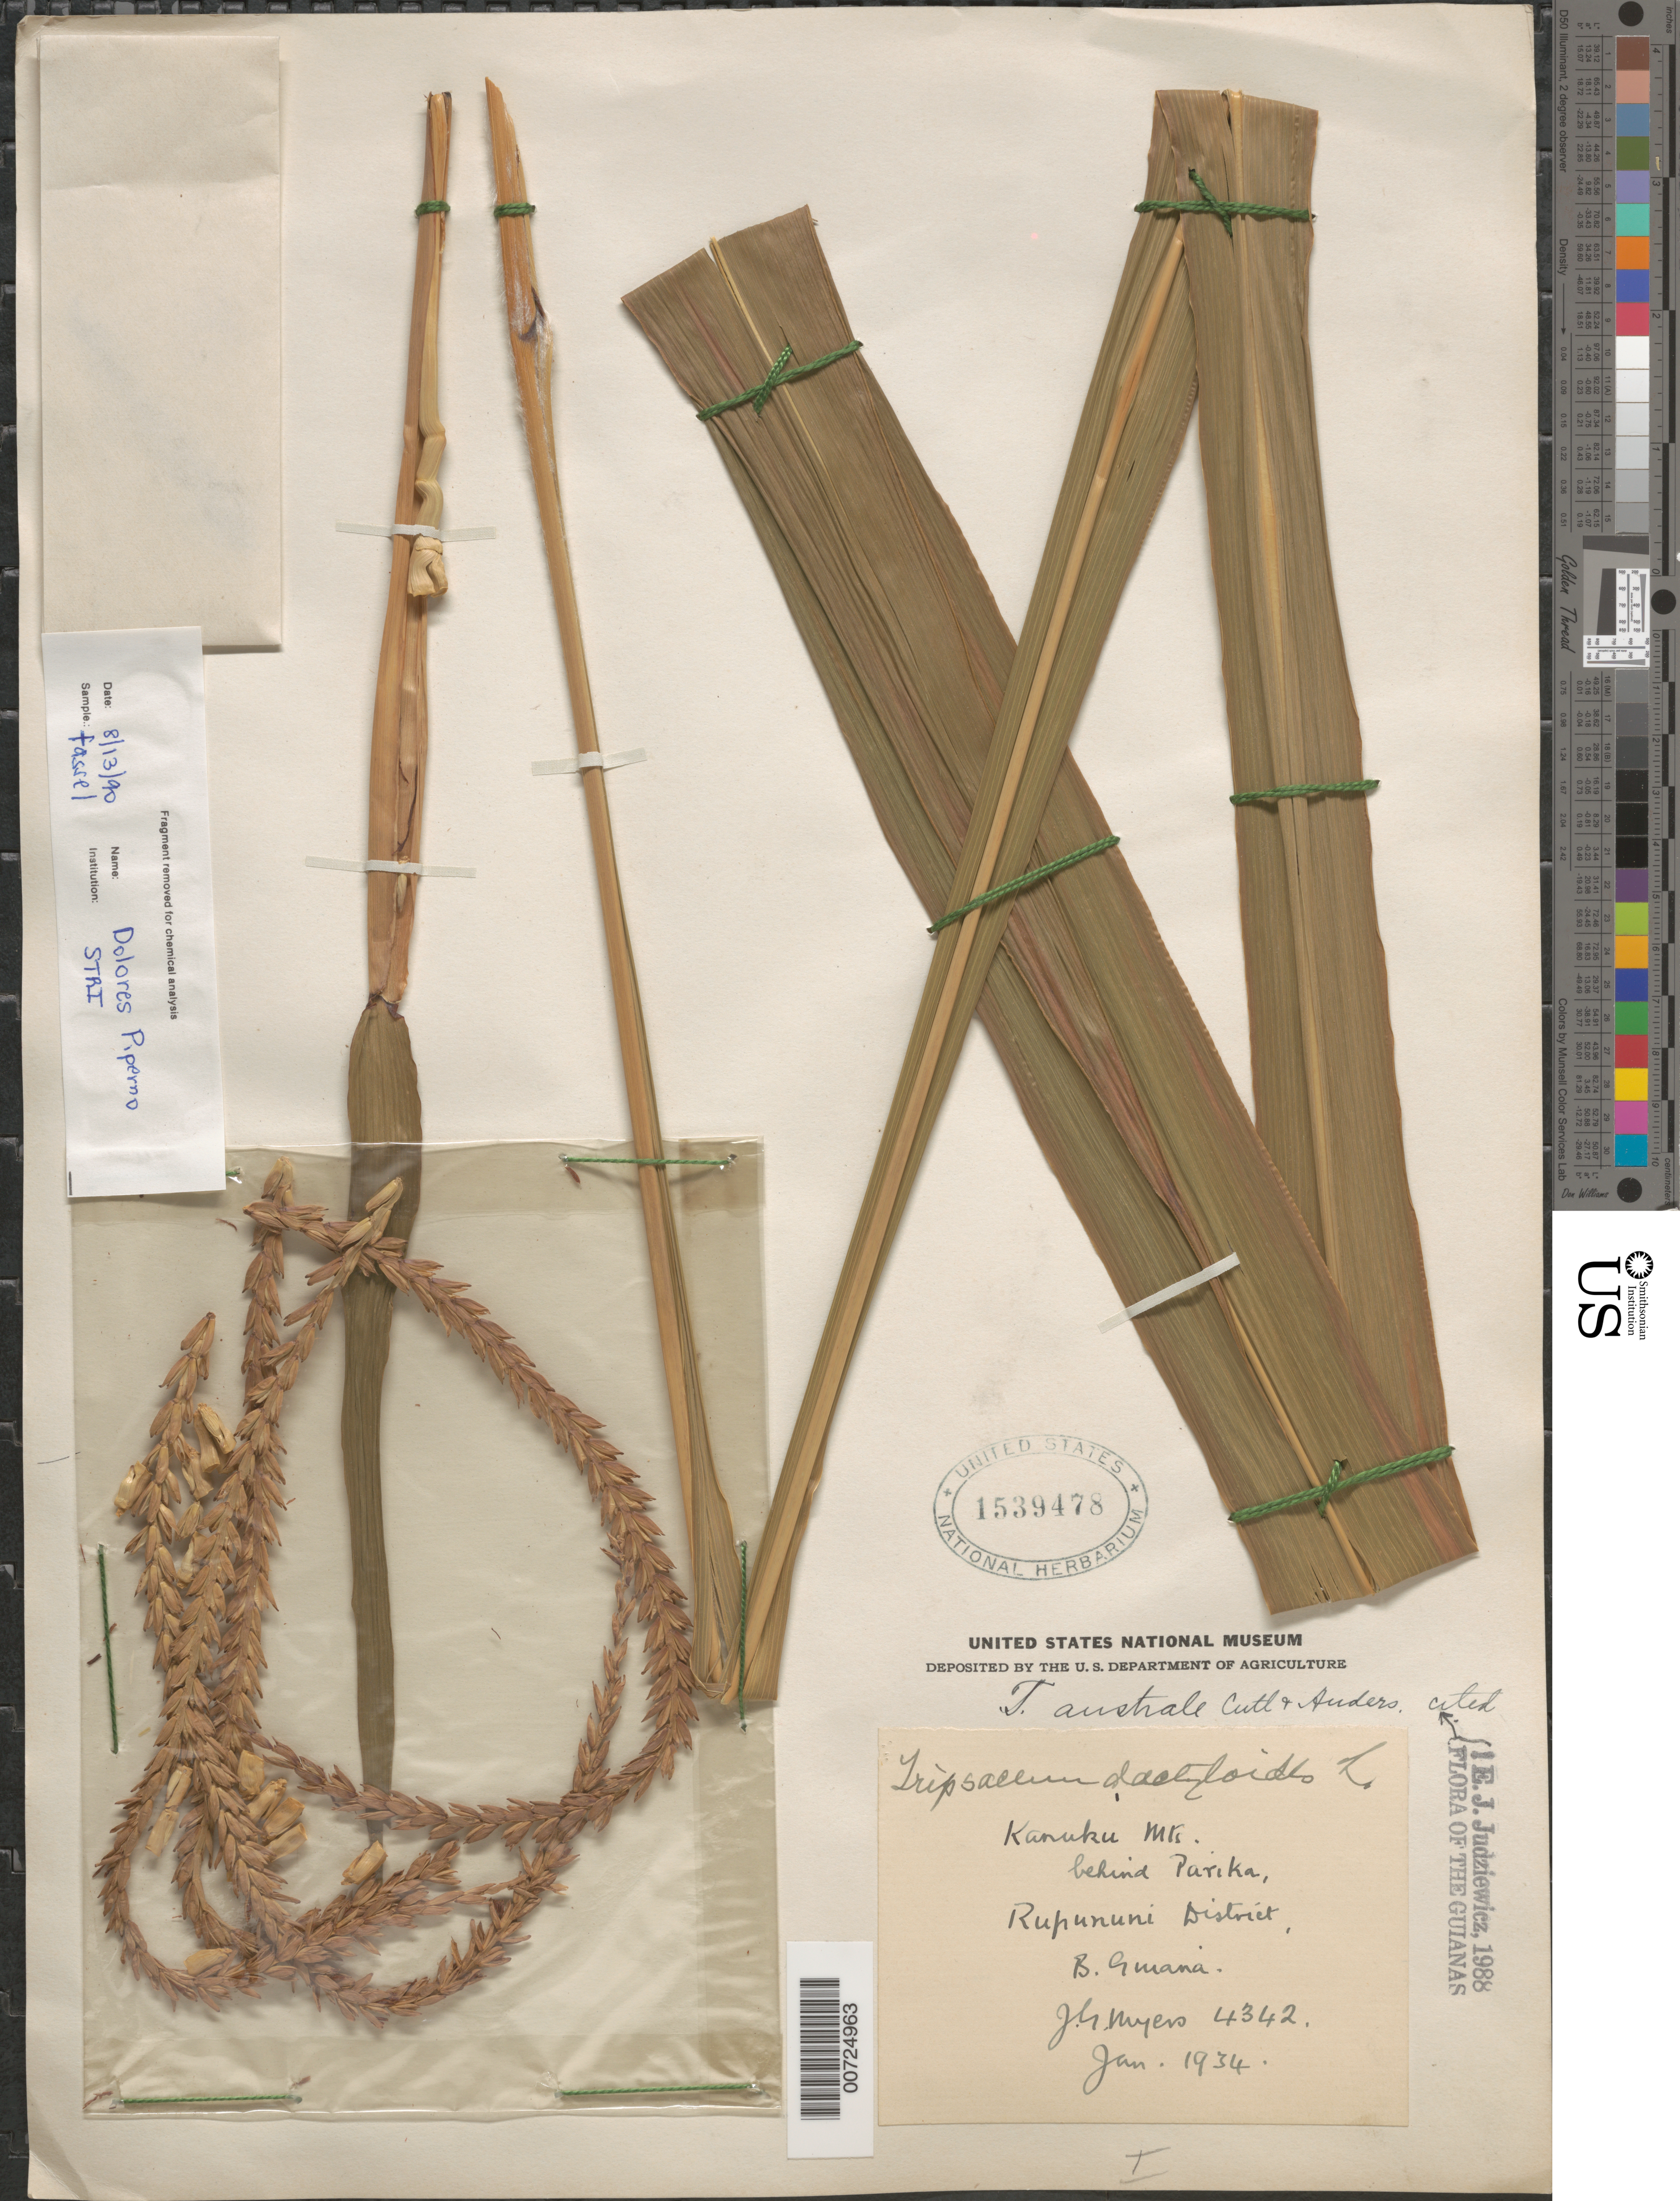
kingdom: Plantae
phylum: Tracheophyta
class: Liliopsida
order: Poales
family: Poaceae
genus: Tripsacum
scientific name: Tripsacum australe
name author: H.C. Cutler & E.S. Anderson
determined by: Judziewicz, E. J.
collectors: J. Myers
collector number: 4342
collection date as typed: Jan-34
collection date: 1934-01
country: Guyana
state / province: U. Takutu-U. Essequibo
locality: Rupununi Dist., Kanuku Mts., behind Parika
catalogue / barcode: US 1539478